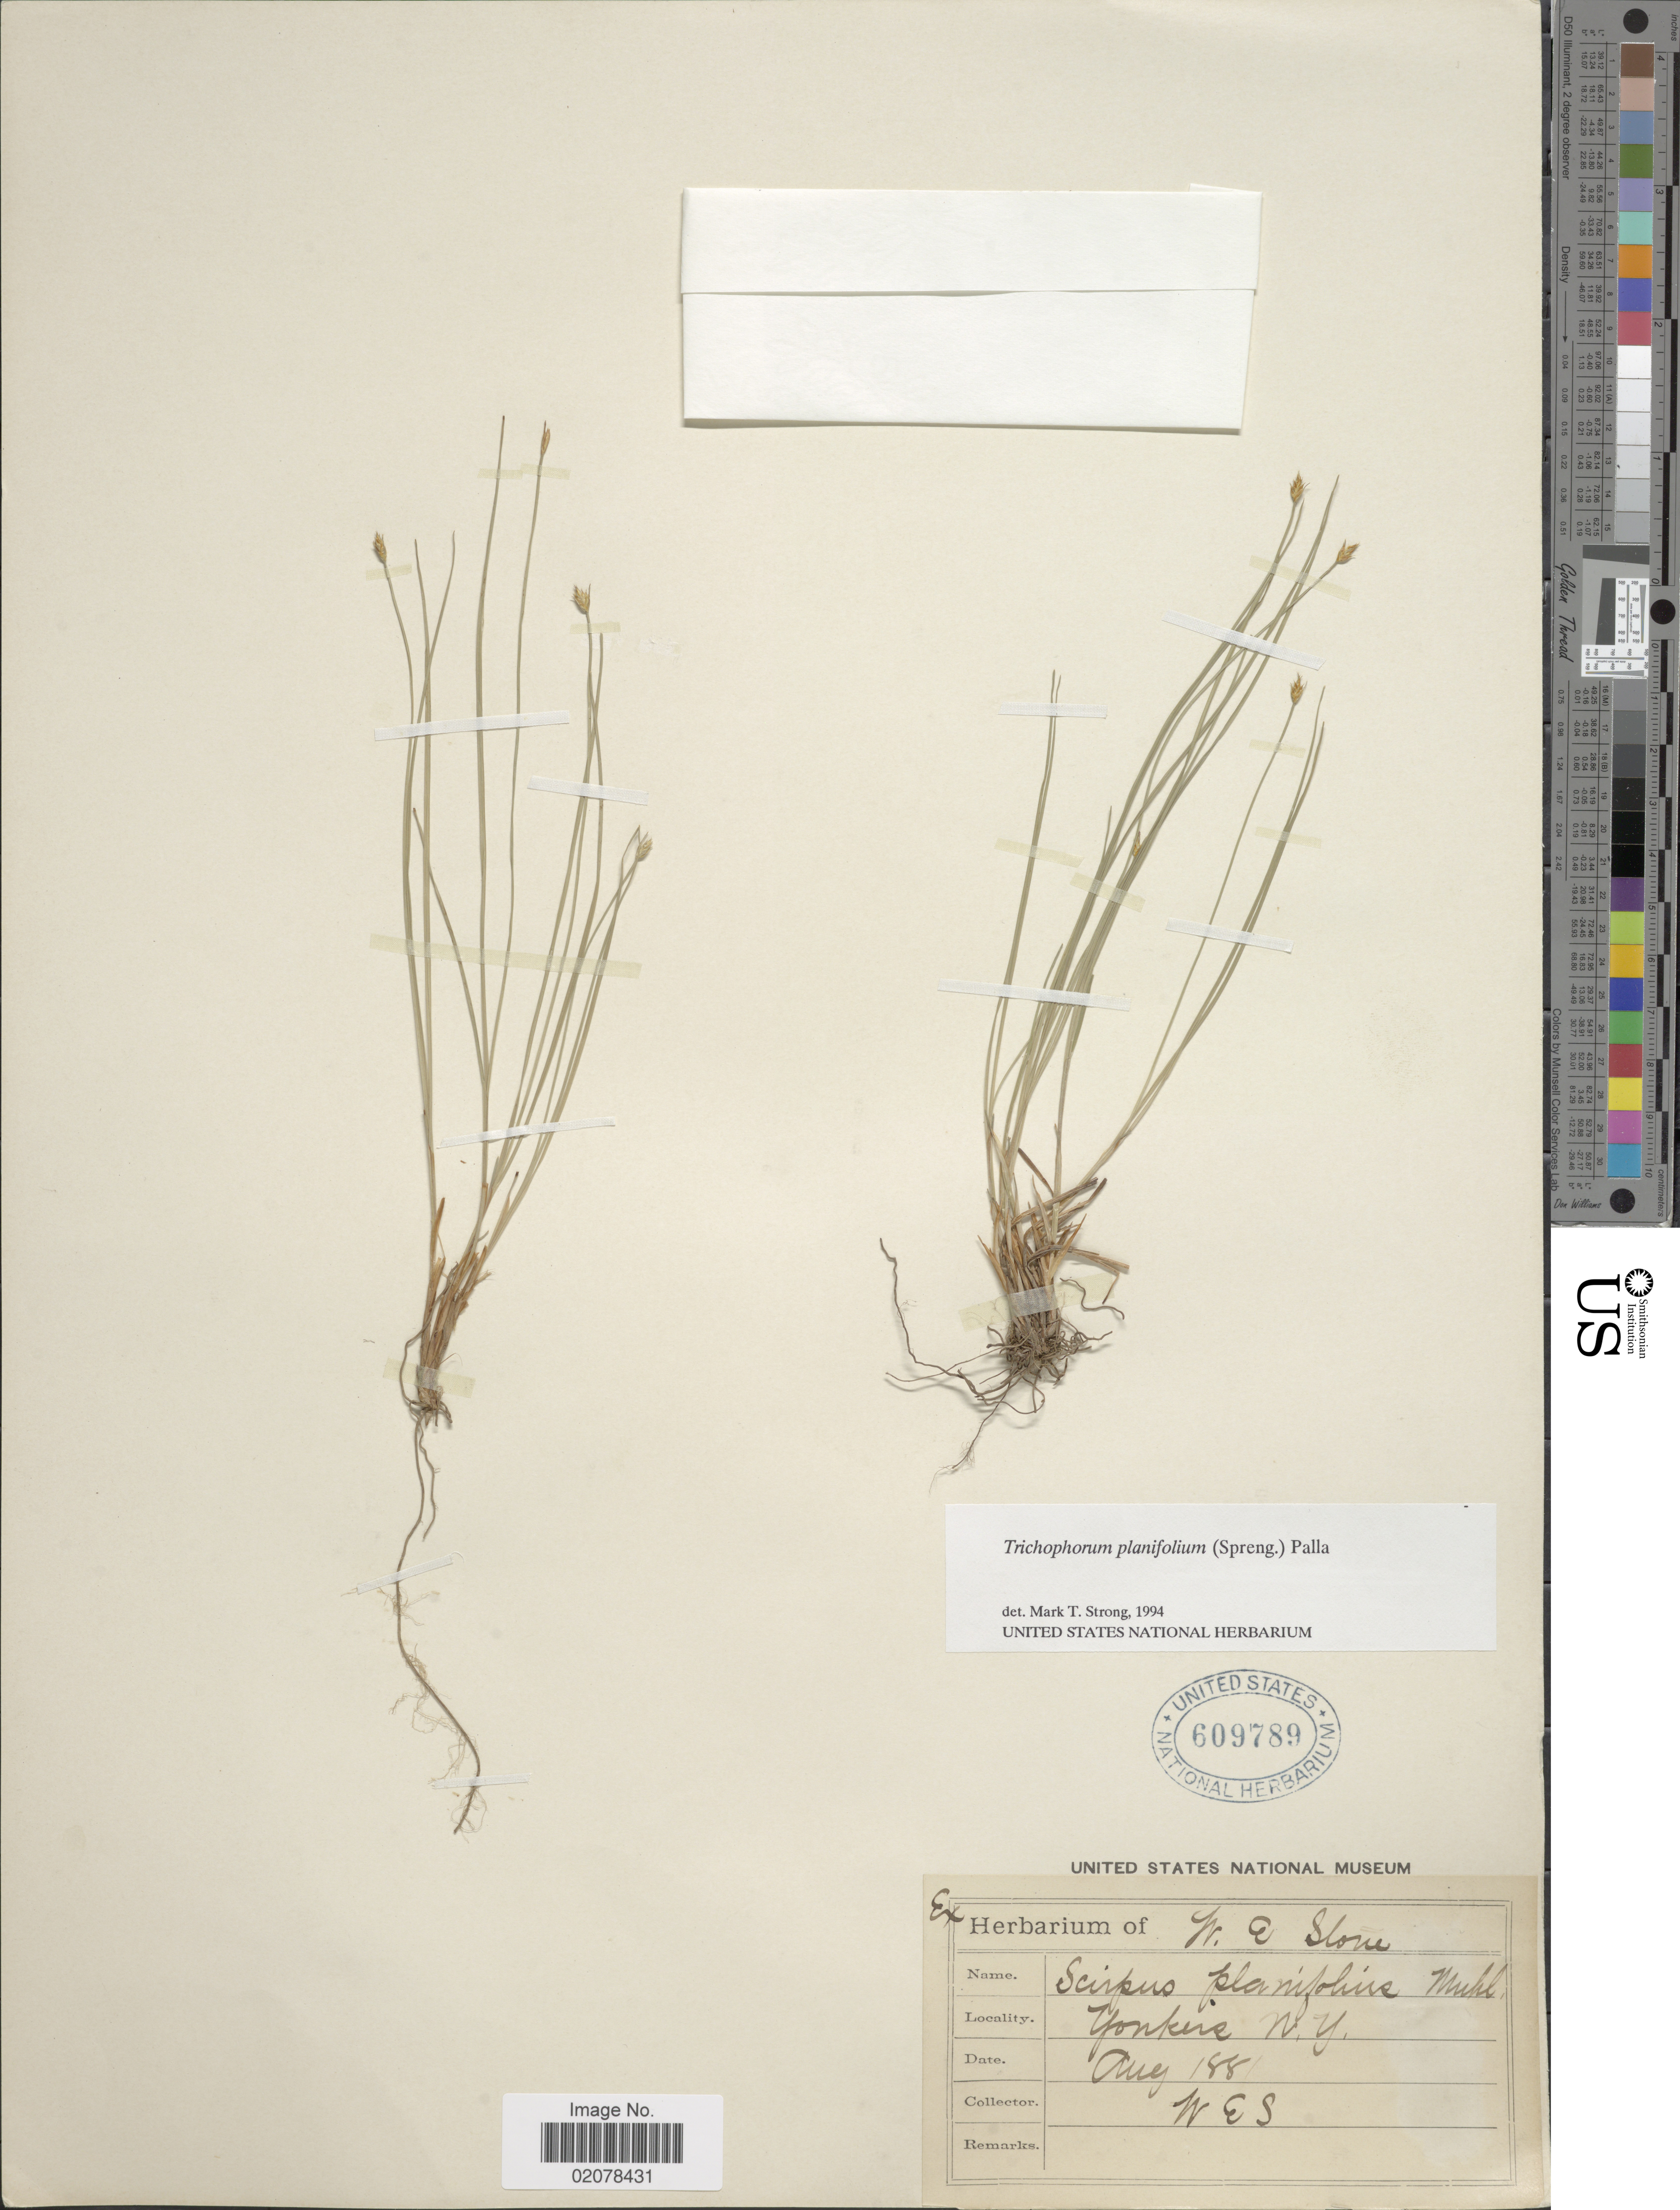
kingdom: Plantae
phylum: Tracheophyta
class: Liliopsida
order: Poales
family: Cyperaceae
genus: Trichophorum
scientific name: Trichophorum planifolium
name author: (Spreng.) Palla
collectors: W. Stone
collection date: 1881-08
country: United States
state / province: New York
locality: Yonkers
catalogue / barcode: US 609789